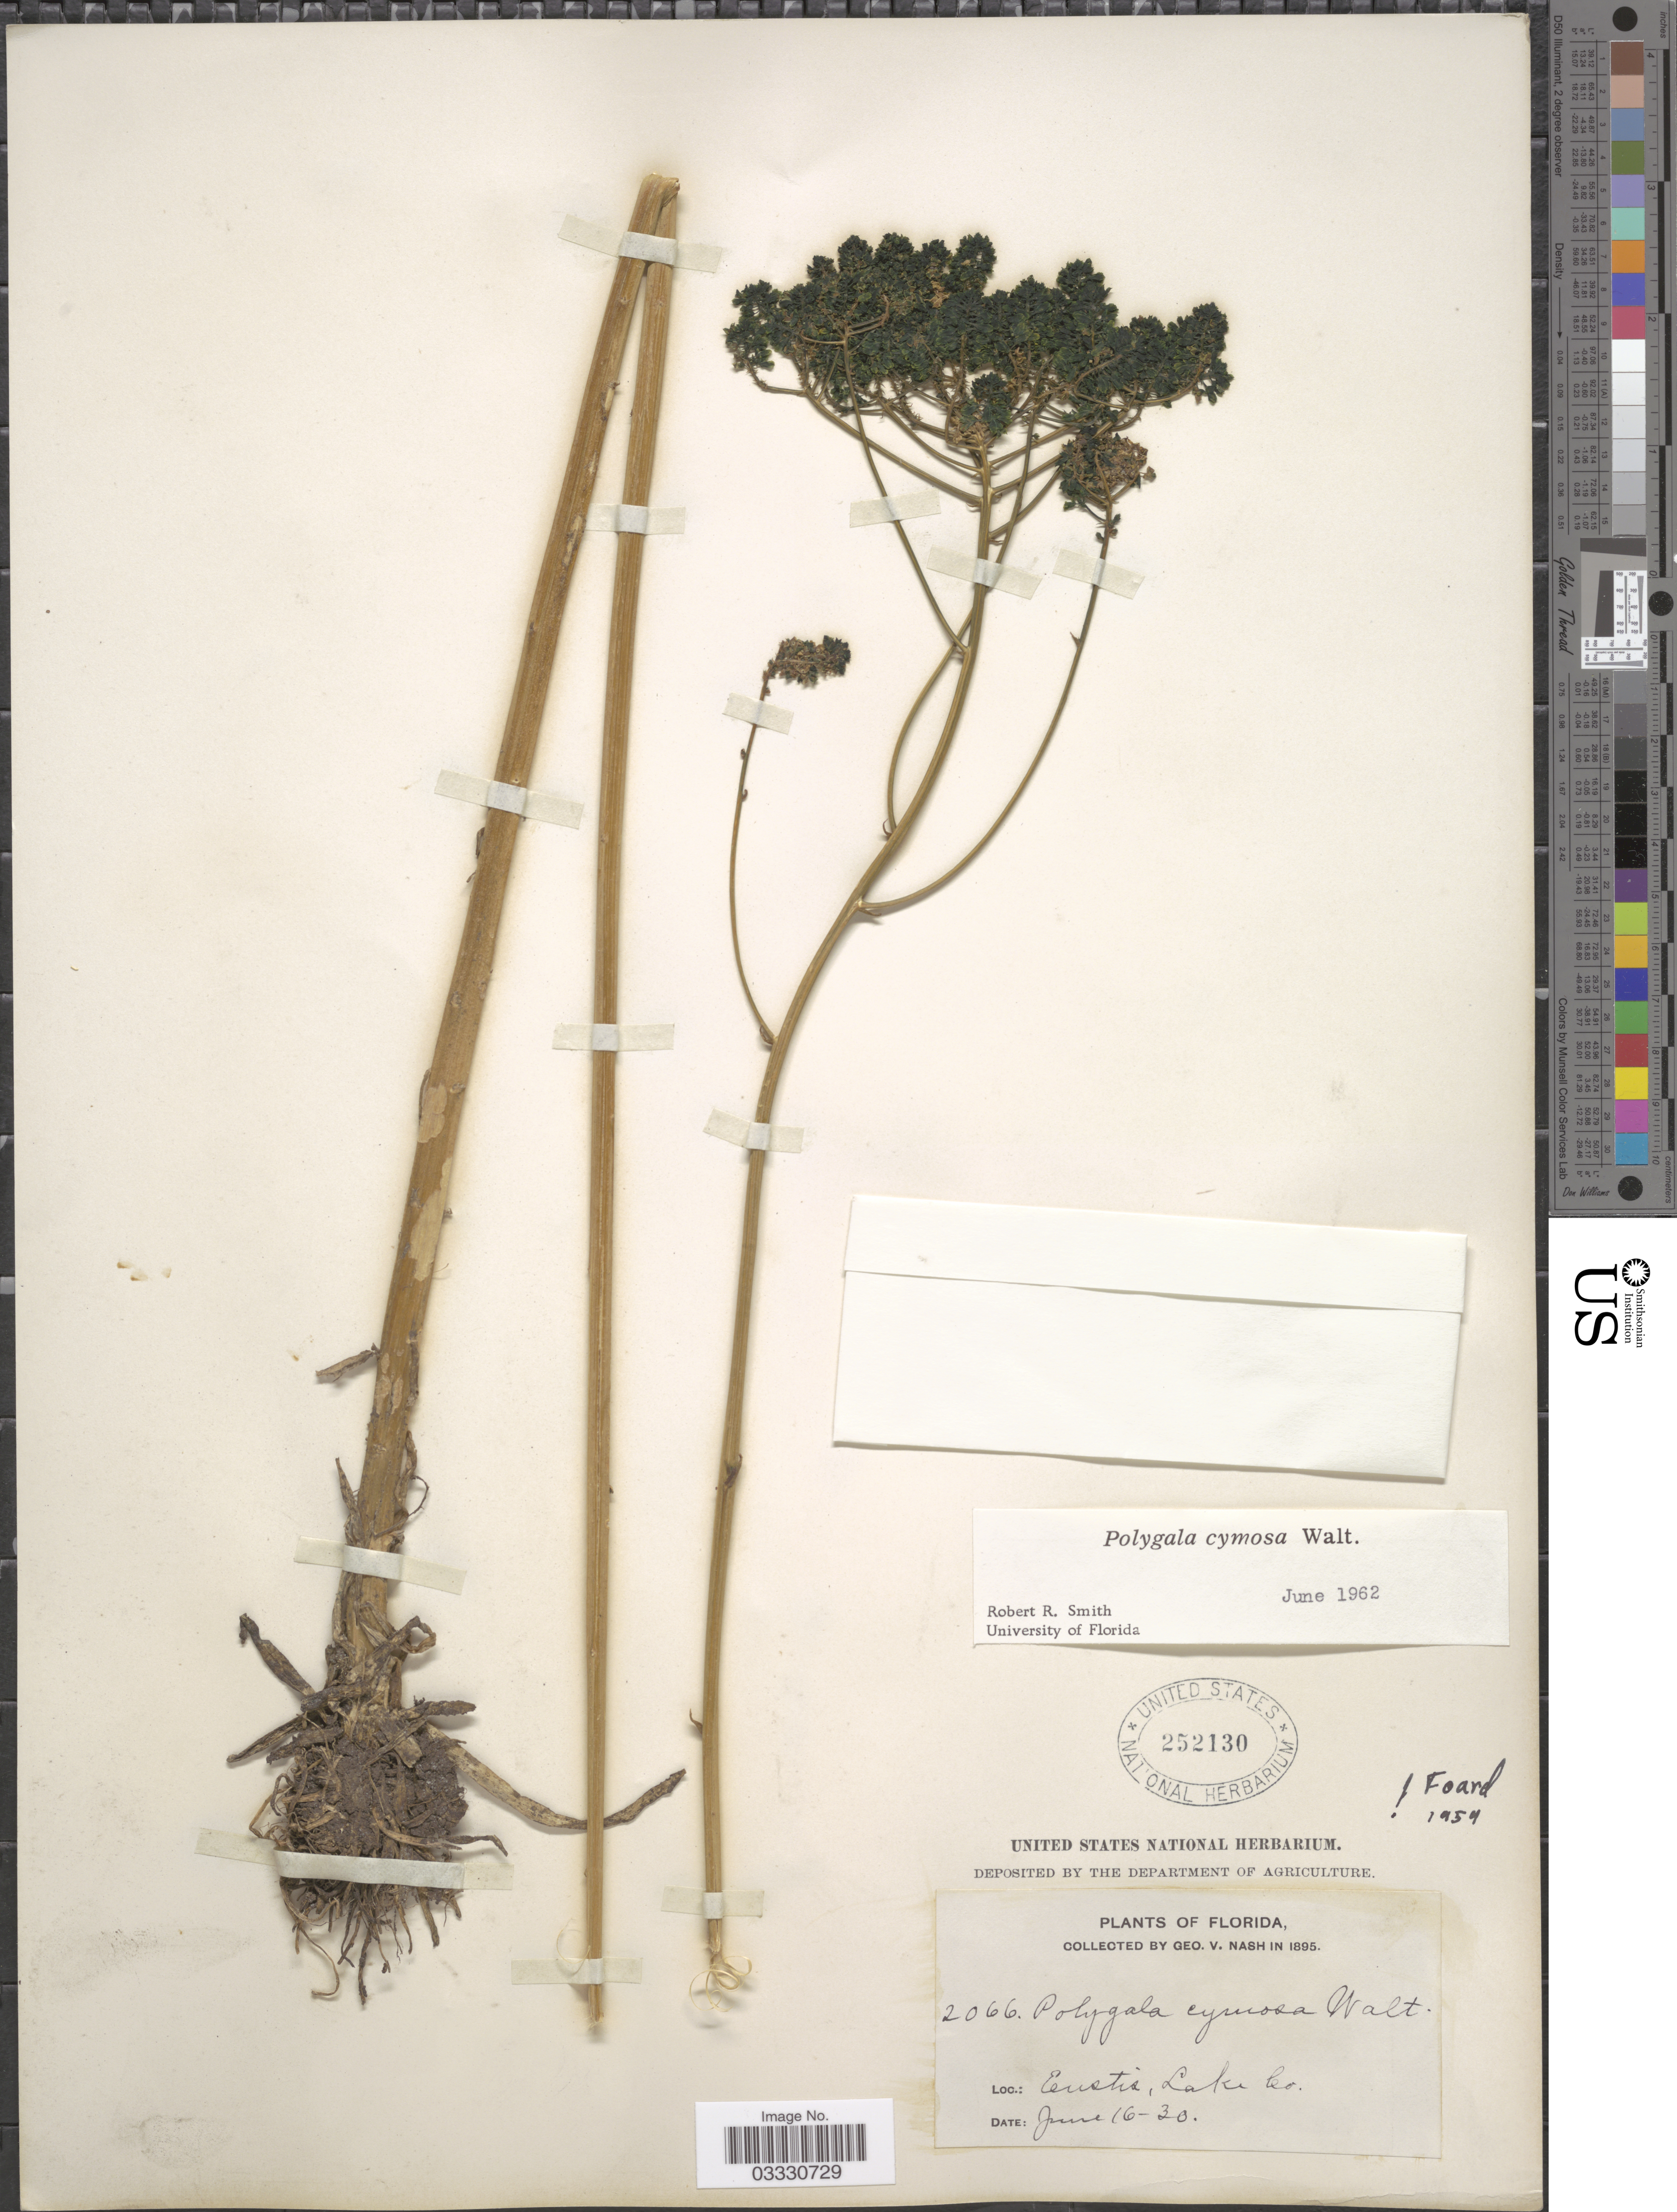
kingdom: Plantae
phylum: Tracheophyta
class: Magnoliopsida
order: Fabales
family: Polygalaceae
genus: Polygala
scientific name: Polygala cymosa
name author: Walter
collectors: G. V. Nash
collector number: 2066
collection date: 1895-06-16/1895-06-30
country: United States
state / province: Florida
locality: Eustis, Lake Co.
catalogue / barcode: US 252130